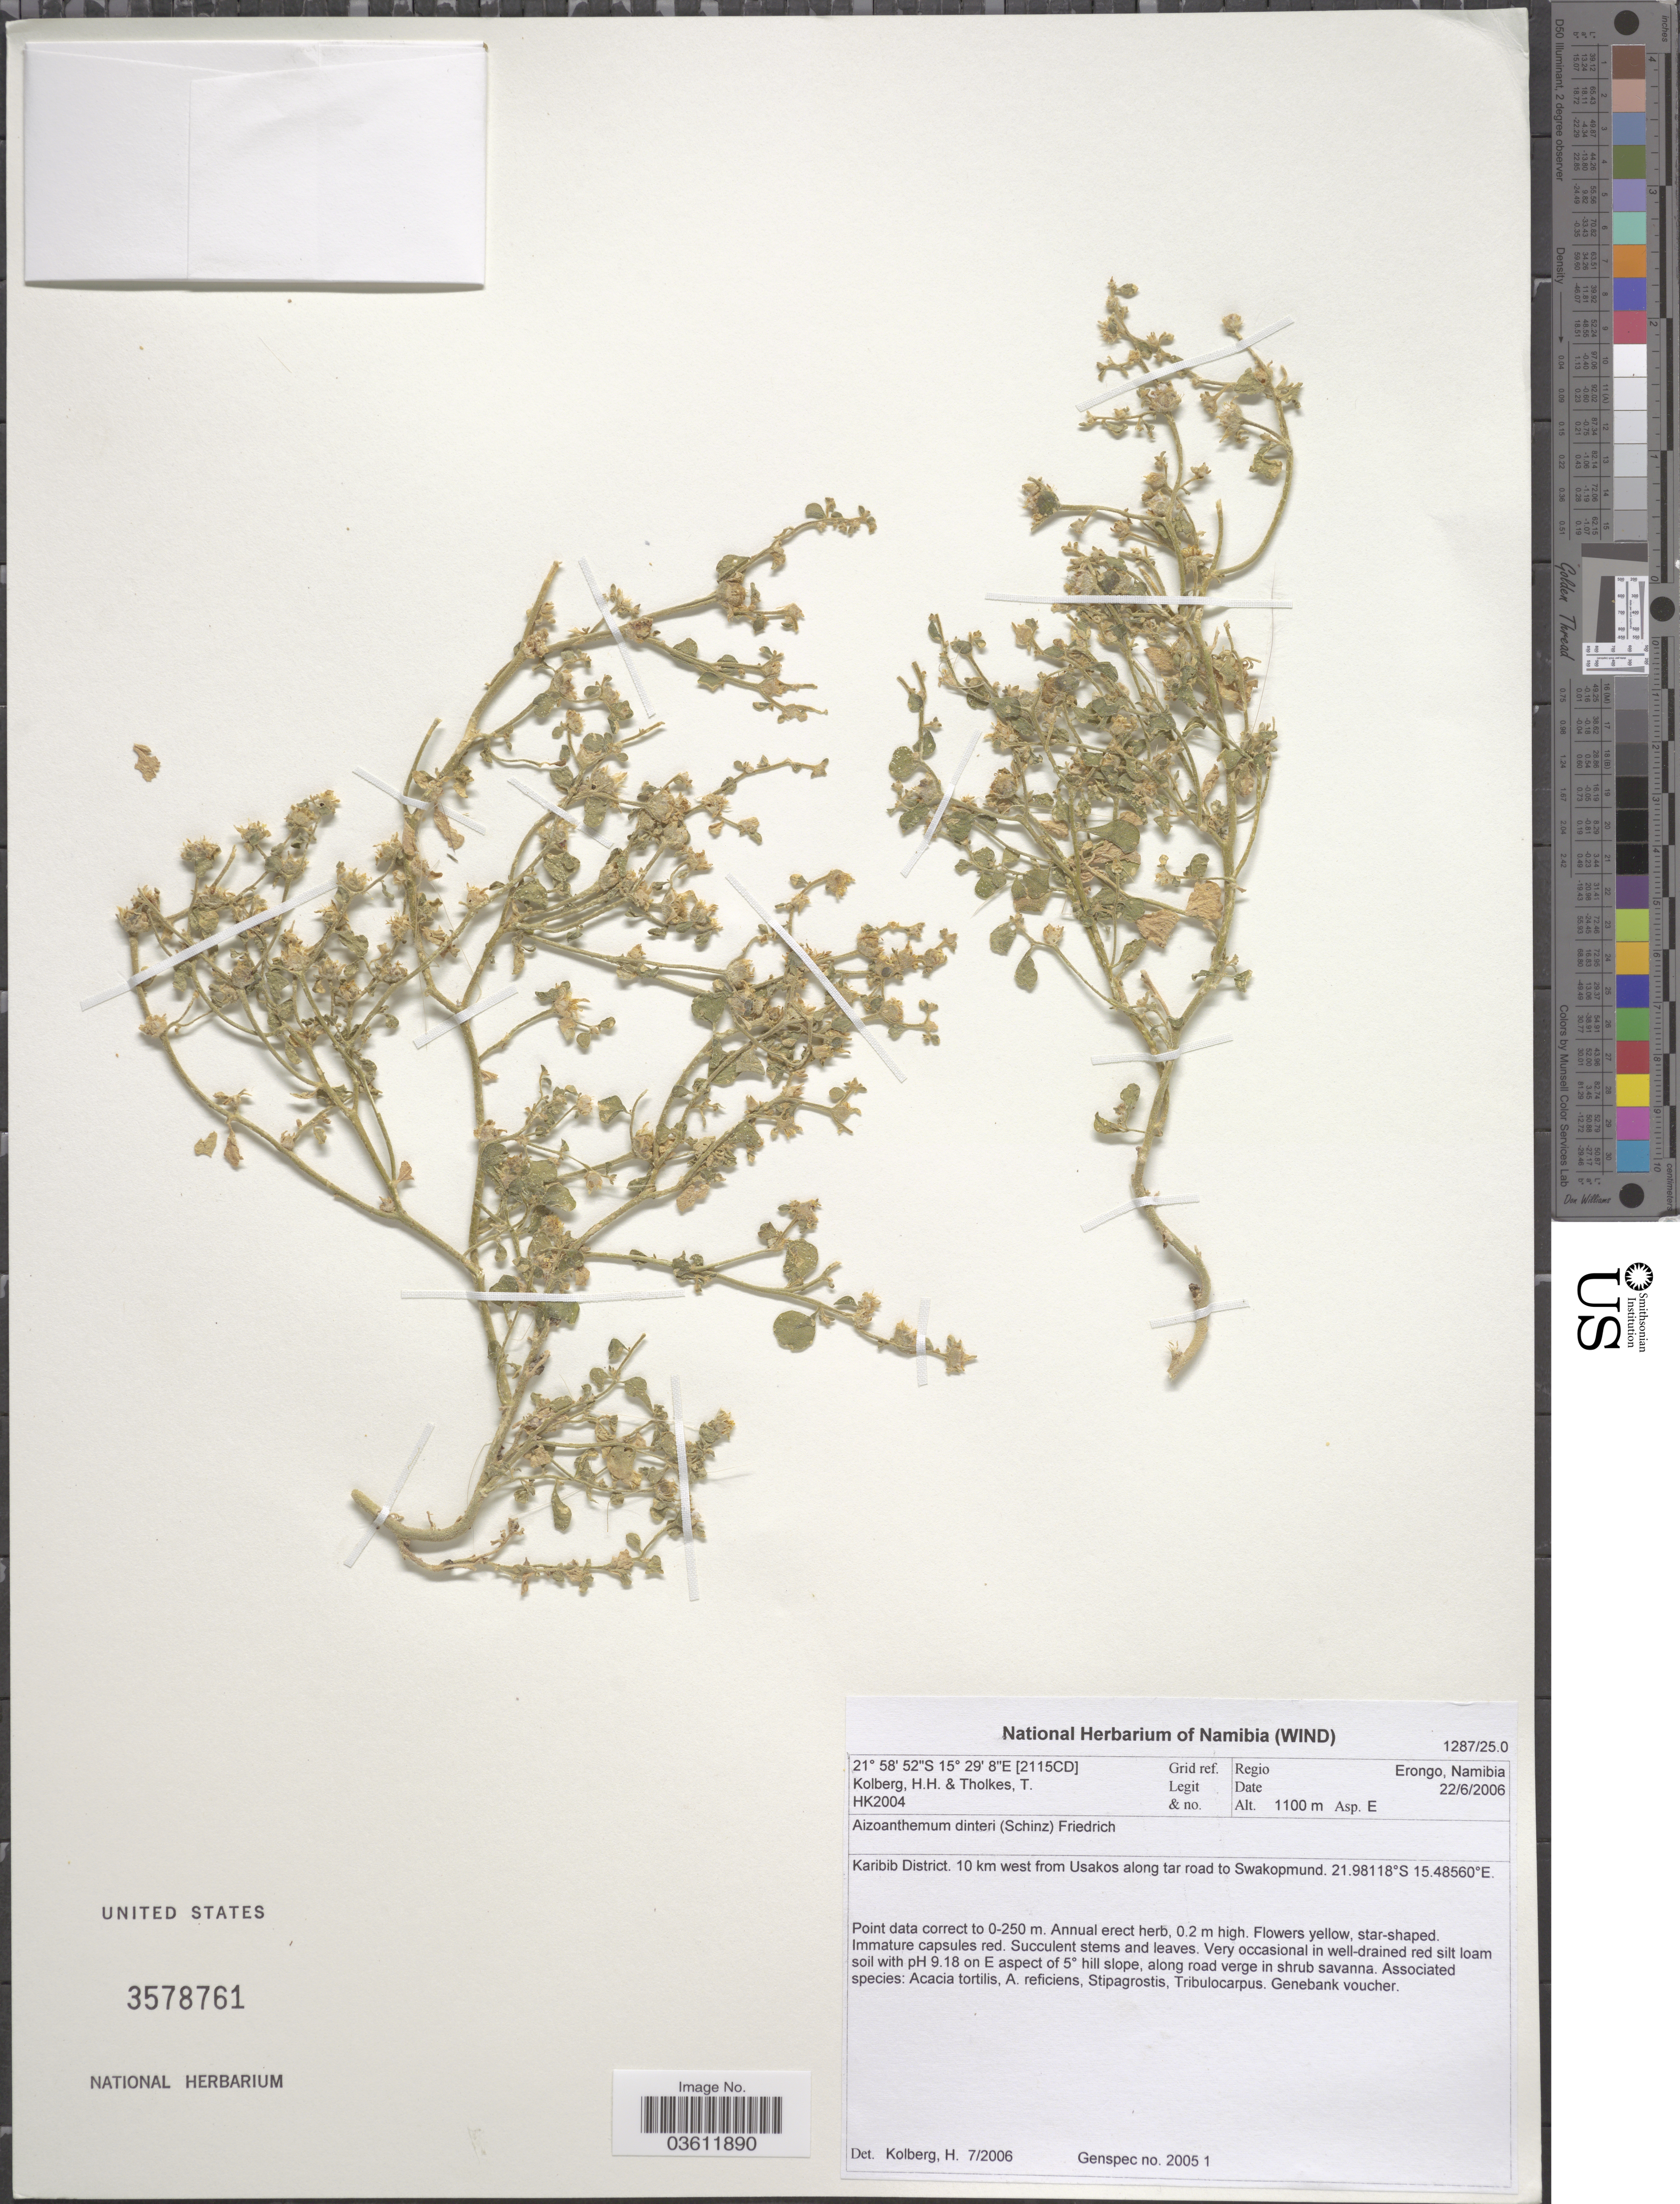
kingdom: Plantae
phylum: Tracheophyta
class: Magnoliopsida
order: Caryophyllales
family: Aizoaceae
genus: Aizoanthemum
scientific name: Aizoanthemum dinteri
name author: Friedr.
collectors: H. H. Kolberg & T. Tholkes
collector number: HK2004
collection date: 2006-06-22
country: Namibia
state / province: Erongo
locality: [2115CD] Grid ref. Regio Erongo. Karibib District. 10 km west from Usakos along tar road to Swakopmund. On E aspect of 5º hill slope, along road.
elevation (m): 1100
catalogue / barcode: US 3578761